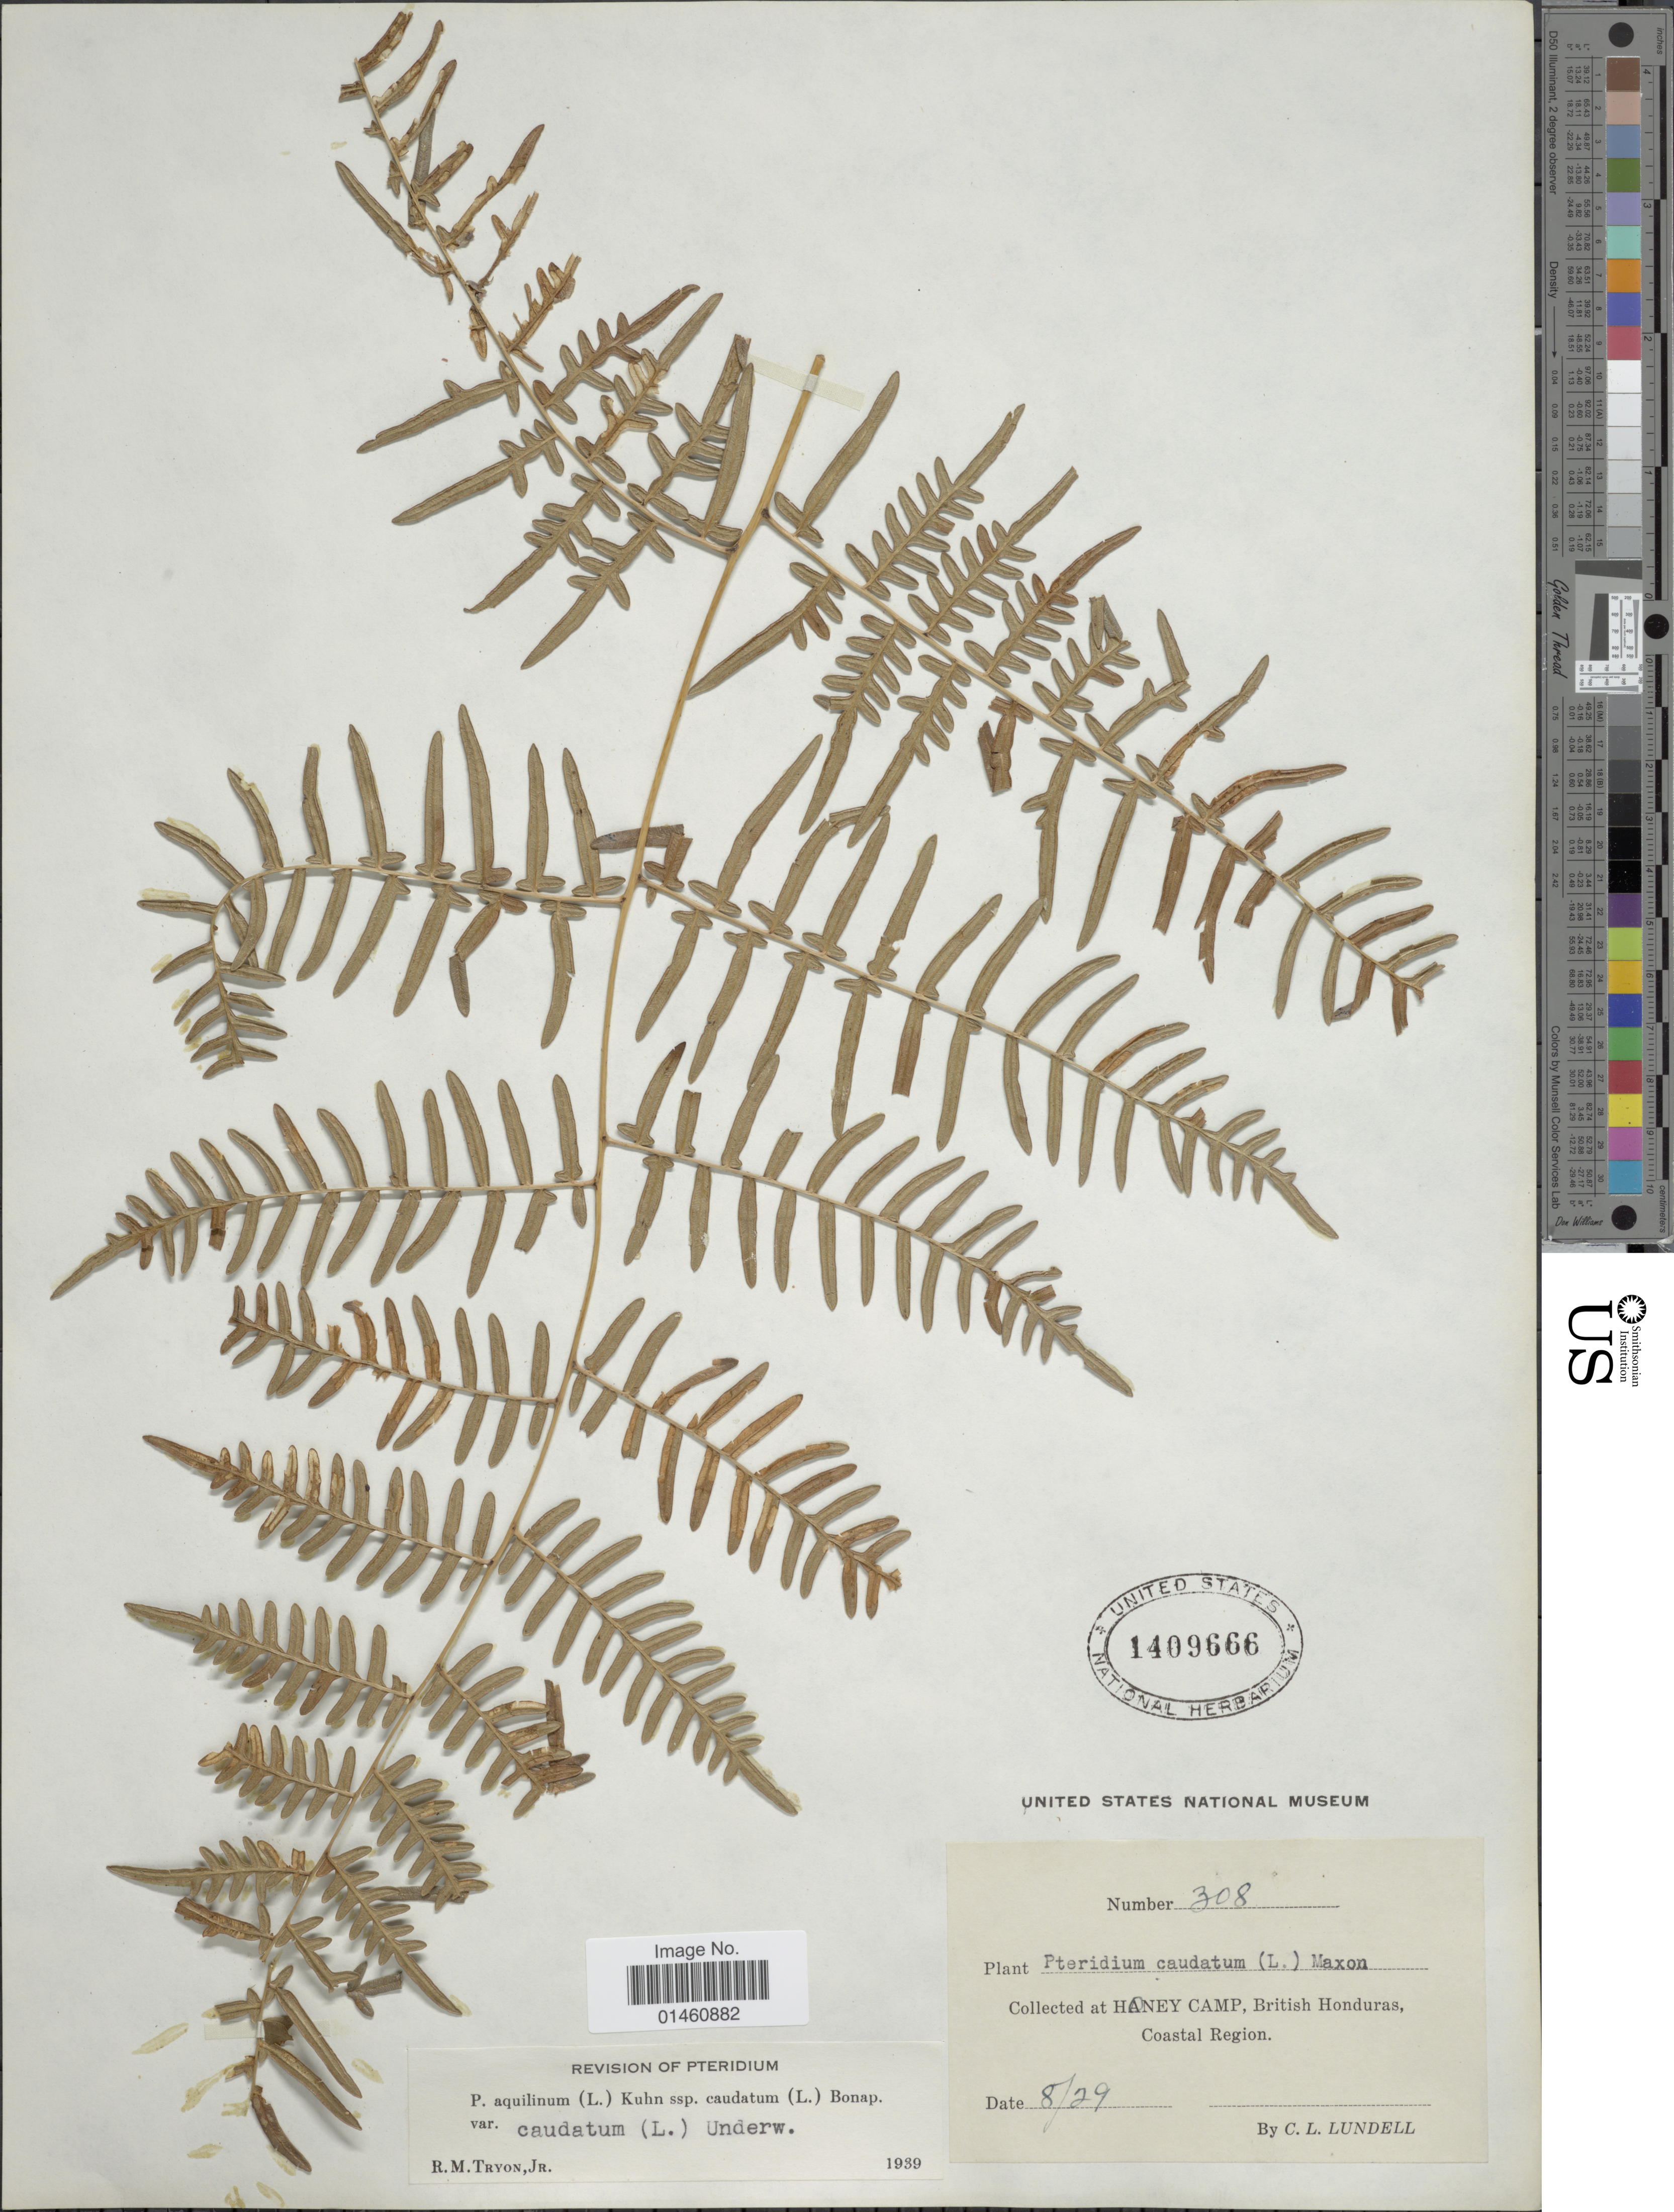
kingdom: Plantae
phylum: Tracheophyta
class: Polypodiopsida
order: Polypodiales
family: Dennstaedtiaceae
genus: Pteridium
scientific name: Pteridium caudatum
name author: (L.) Maxon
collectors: C. L. Lundell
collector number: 308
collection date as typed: Transcribed d/m/y: /8/29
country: Belize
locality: Honey Camp, British Honduras, Coastal Region.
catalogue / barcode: US 1409666